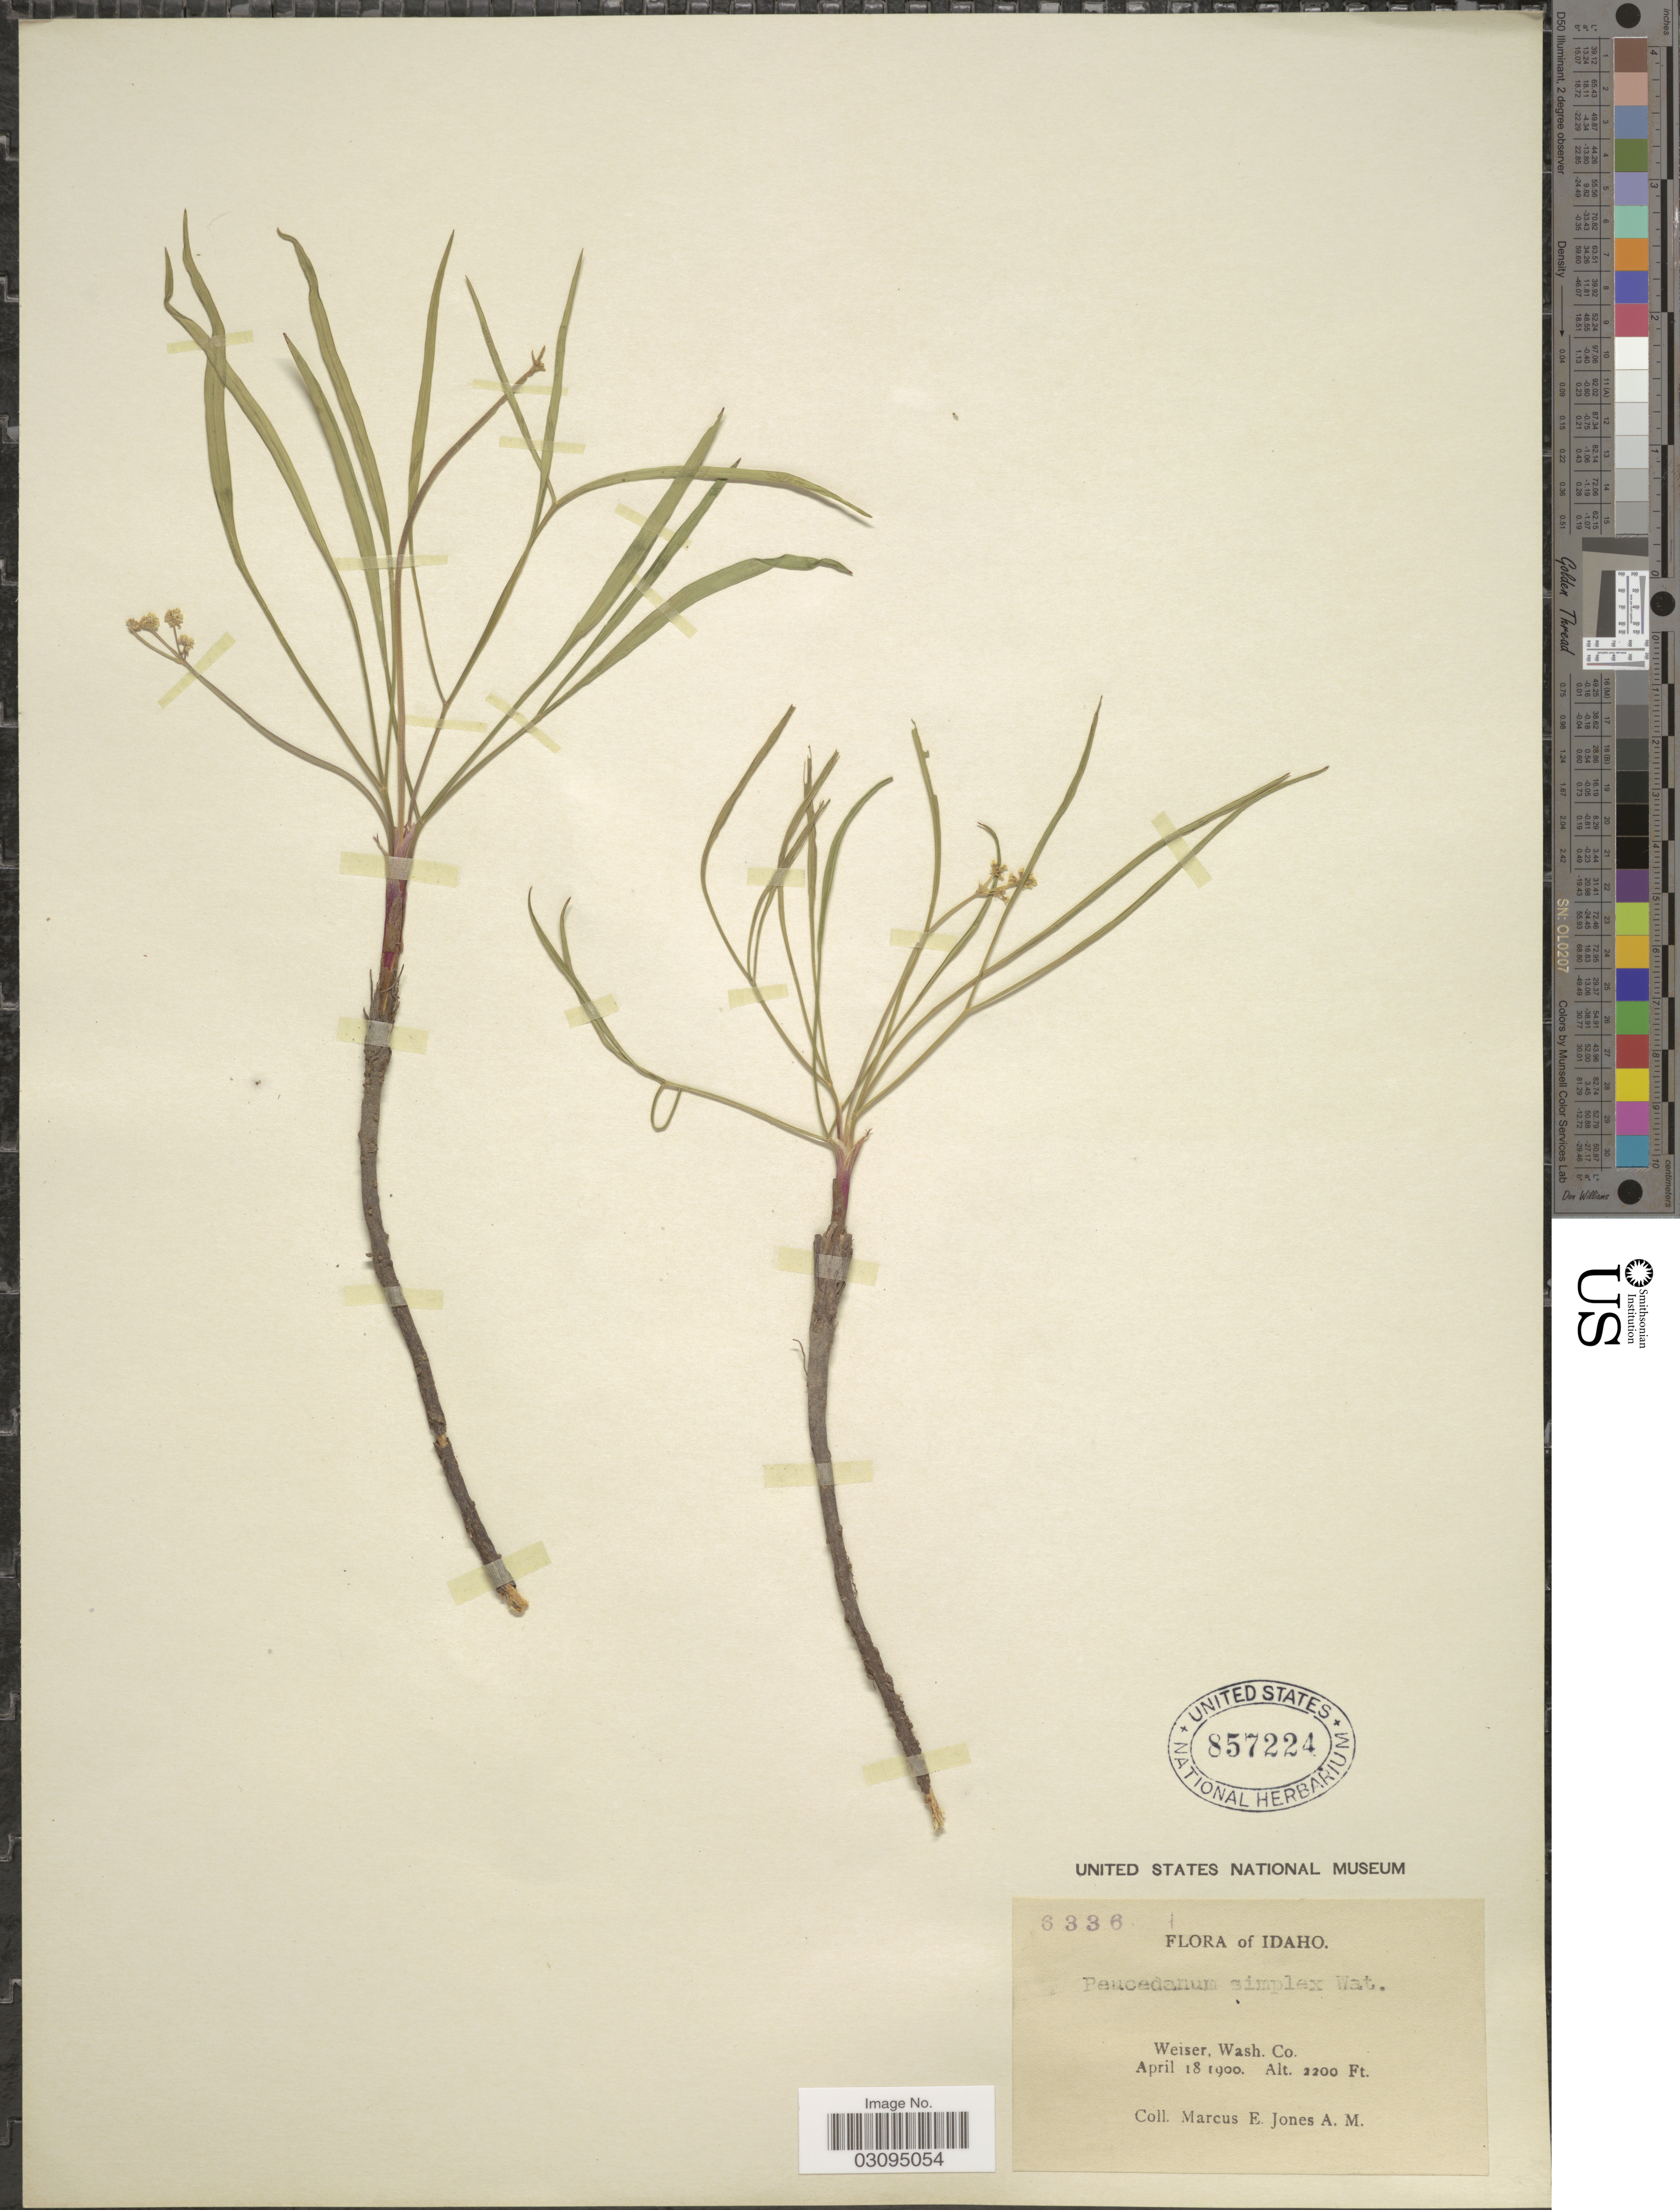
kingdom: Plantae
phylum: Tracheophyta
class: Magnoliopsida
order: Apiales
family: Apiaceae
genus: Lomatium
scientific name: Lomatium simplex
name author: (Nutt. ex S. Watson) J.F. Macbr.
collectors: M. E. Jones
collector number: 6336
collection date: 1900-04-18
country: United States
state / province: Idaho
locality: Weiser, Wash. Co.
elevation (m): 671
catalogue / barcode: US 857224